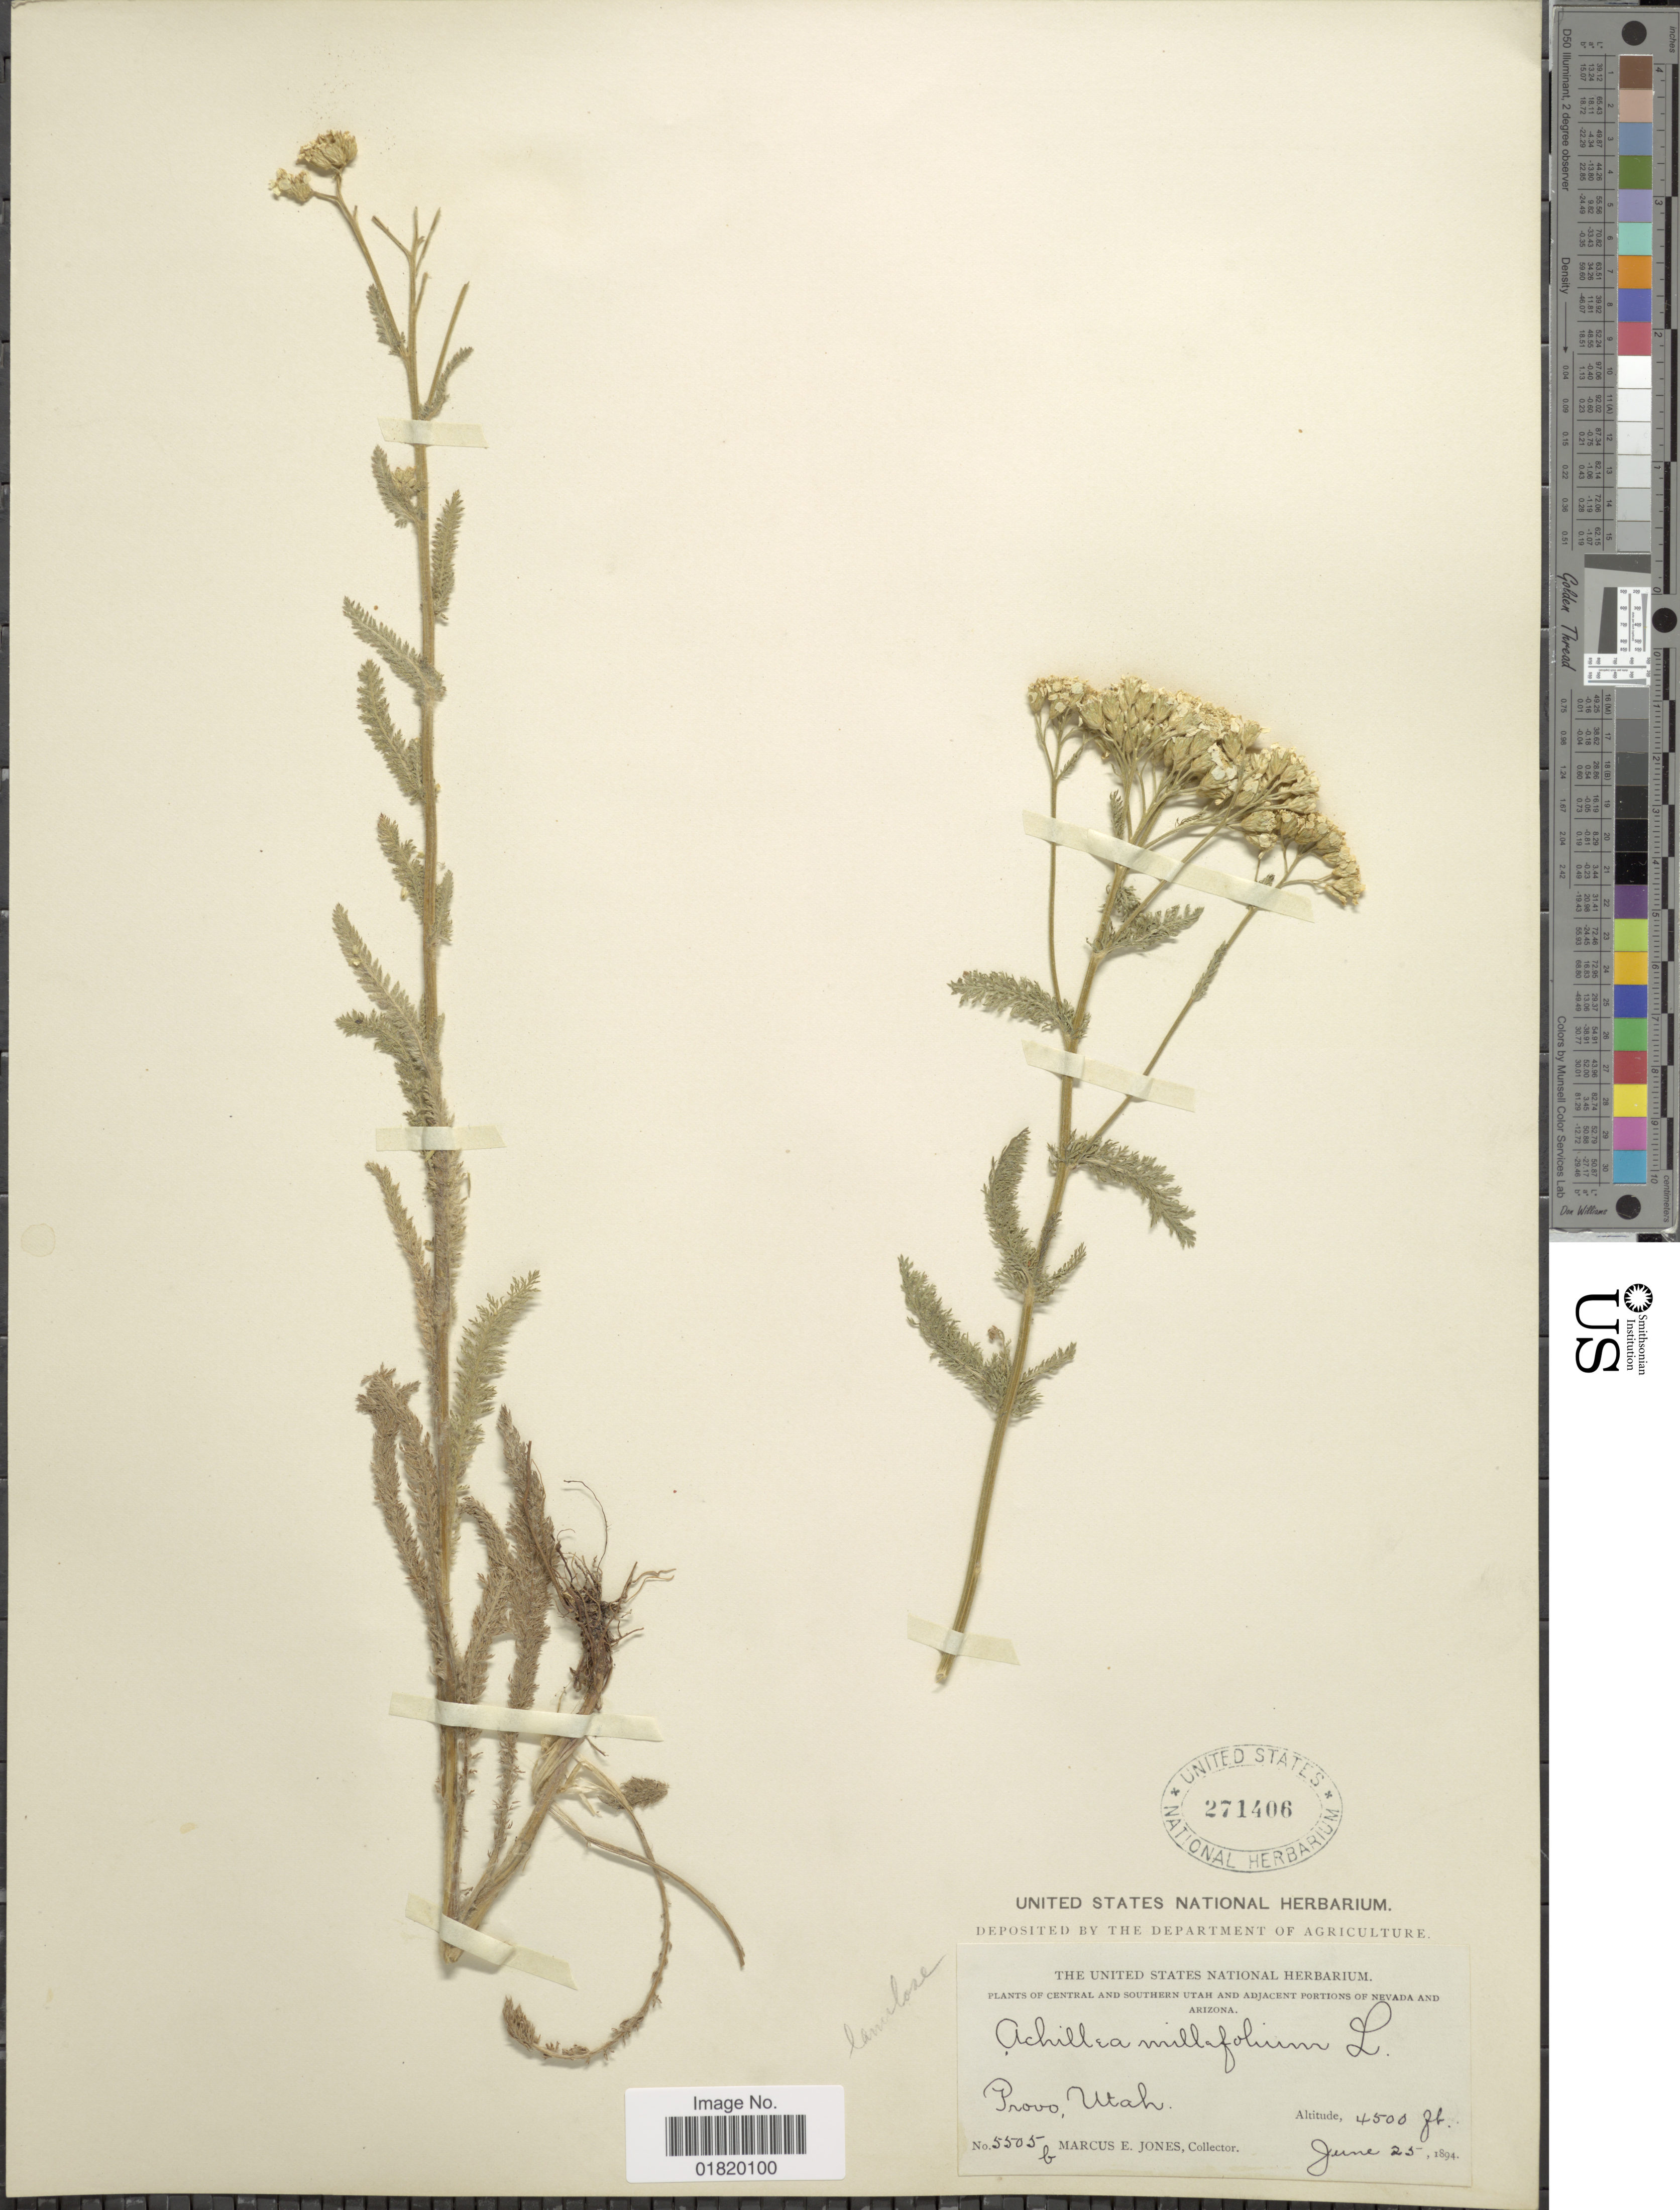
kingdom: Plantae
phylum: Tracheophyta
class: Magnoliopsida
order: Asterales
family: Asteraceae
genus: Achillea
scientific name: Achillea lanulosa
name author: Nutt.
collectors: M. E. Jones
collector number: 5505b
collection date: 1894-06-25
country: United States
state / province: Utah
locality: Central and southern Utah. Provo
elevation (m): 1372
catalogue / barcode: US 271406